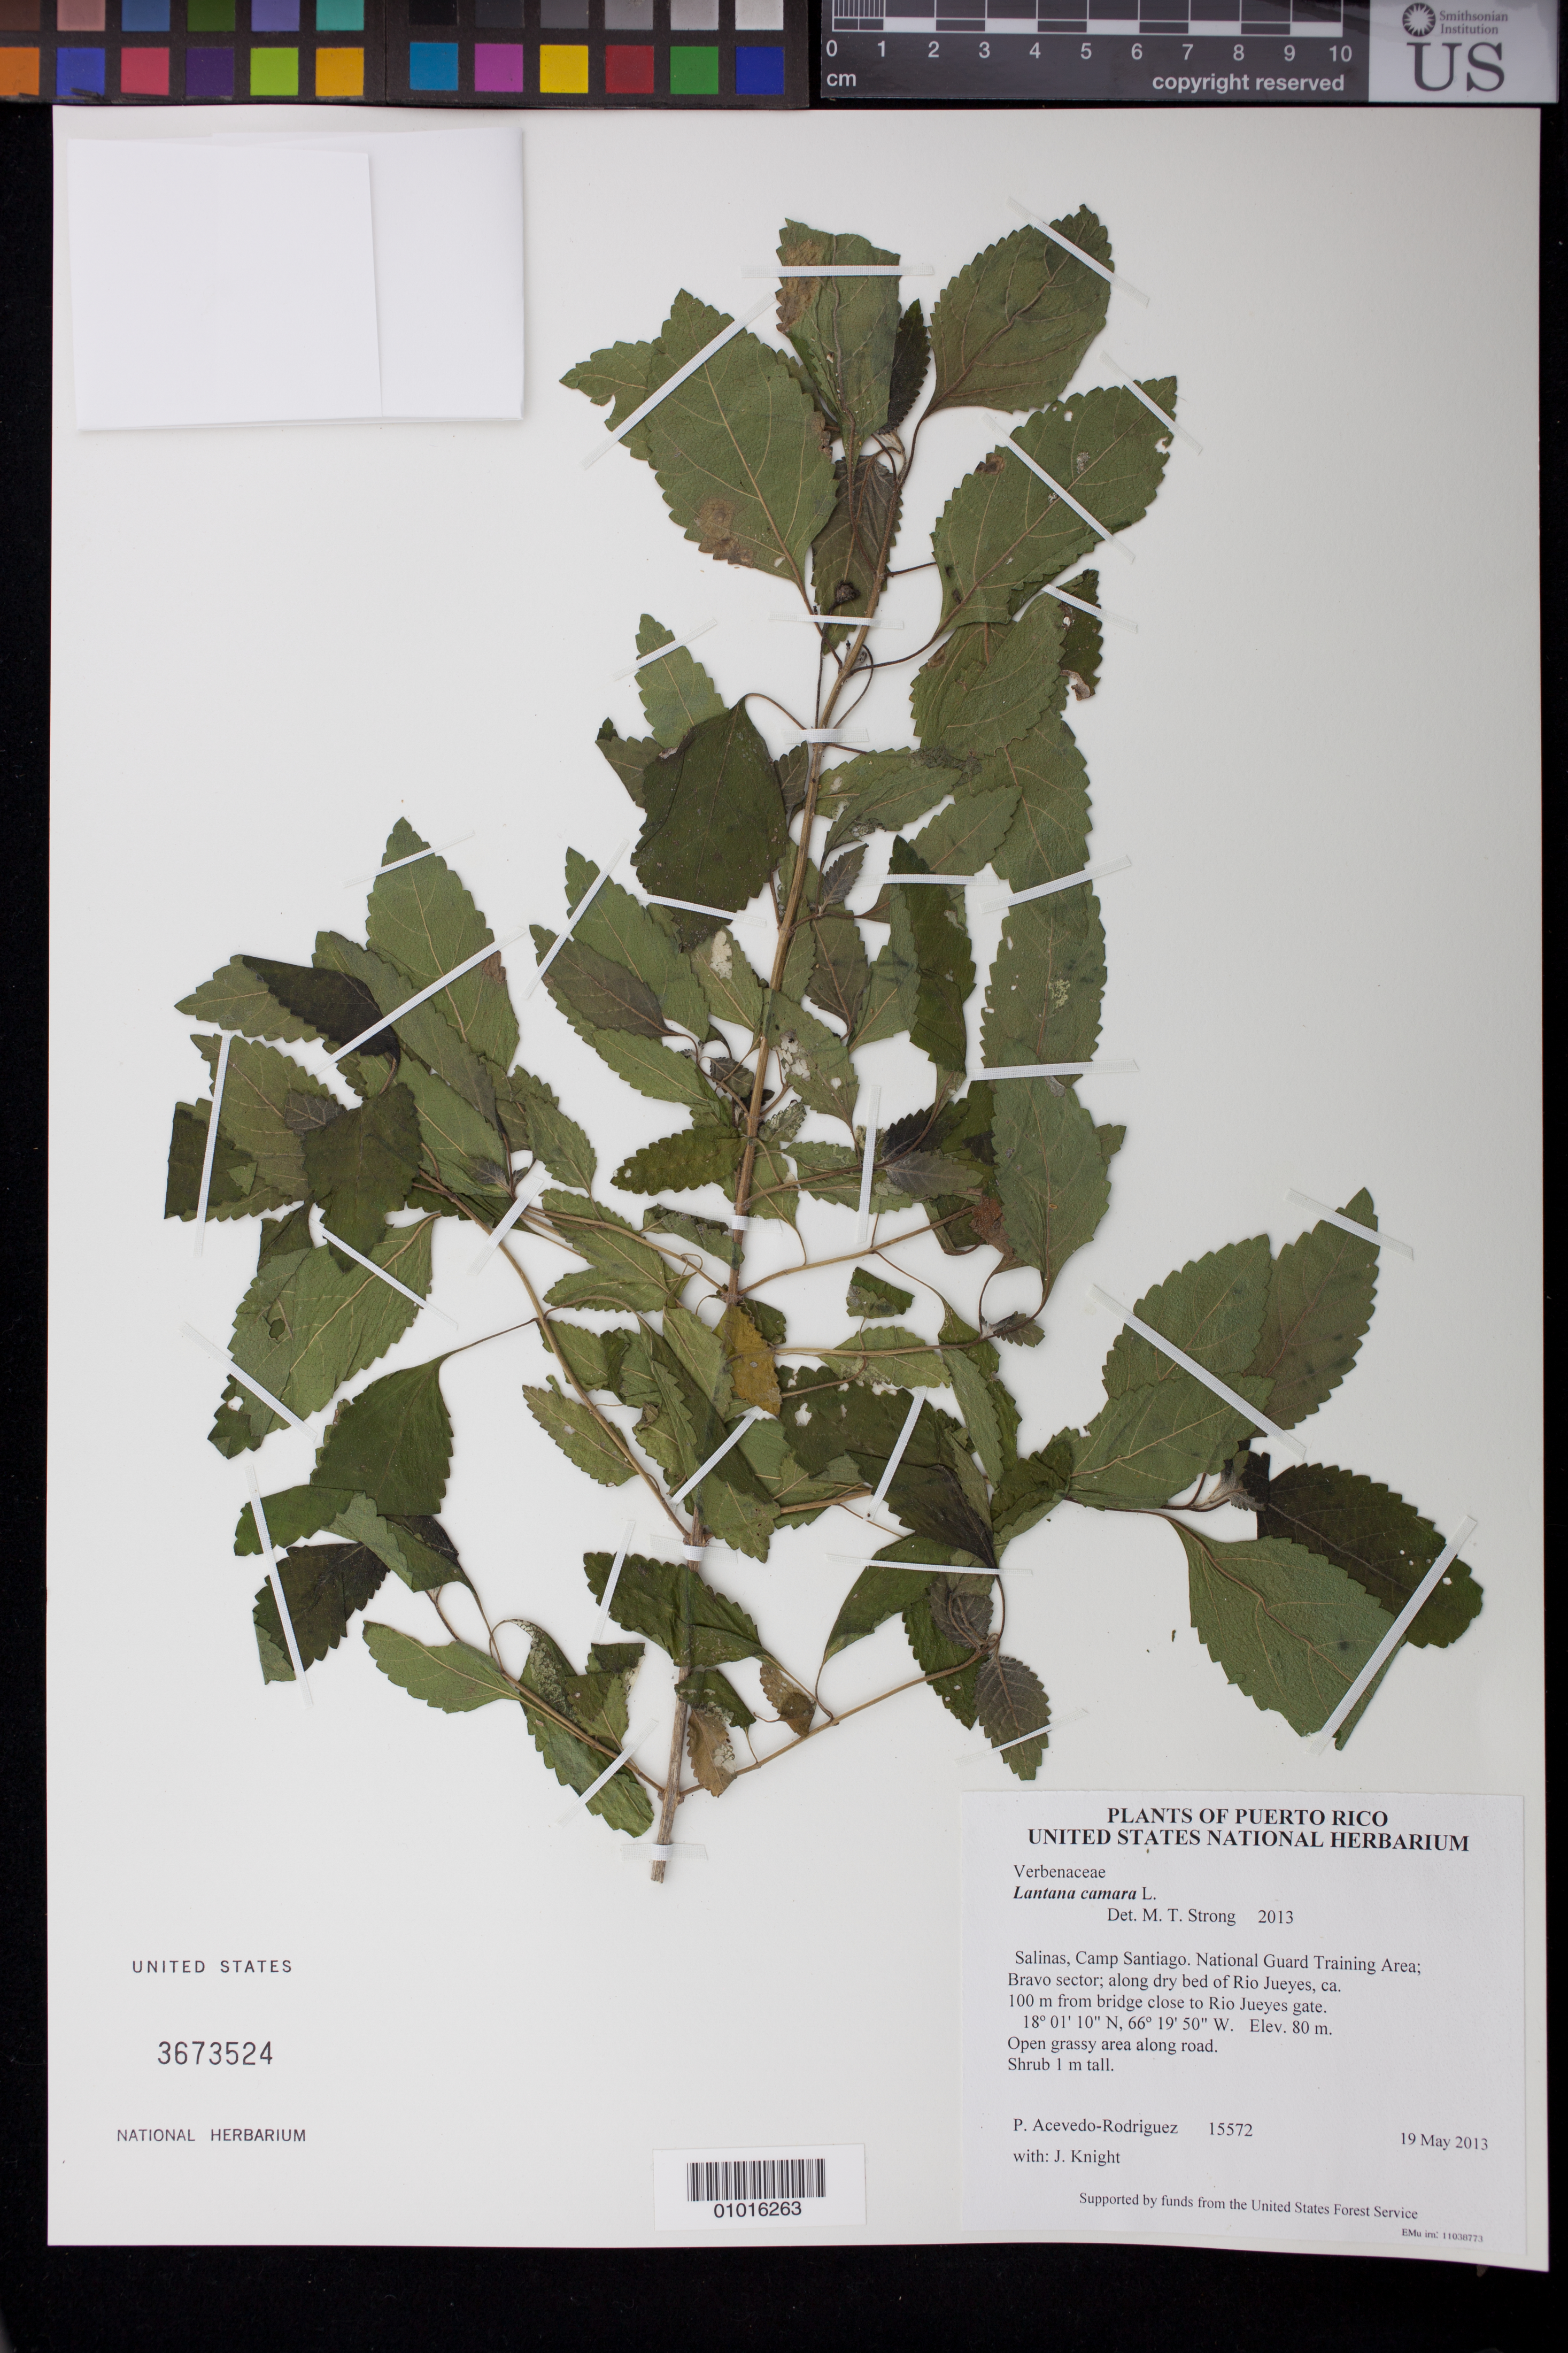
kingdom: Plantae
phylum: Tracheophyta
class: Magnoliopsida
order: Lamiales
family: Verbenaceae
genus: Lantana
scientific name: Lantana camara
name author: L.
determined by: Strong, M. T., (US), Smithsonian Institution - National Museum of Natural History (UNITED STATES)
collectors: P. Acevedo-Rodr. & J. Knight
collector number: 15572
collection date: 2013-05-19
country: Puerto Rico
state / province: Salinas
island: Puerto Rico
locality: Camp Santiago. National Guard Training Area; Bravo sector; along dry bed of Rio Jueyes, ca. 100 m from bridge close to Rio Jueyes gate.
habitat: Open grassy area along road.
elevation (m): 80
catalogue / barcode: US 3673524